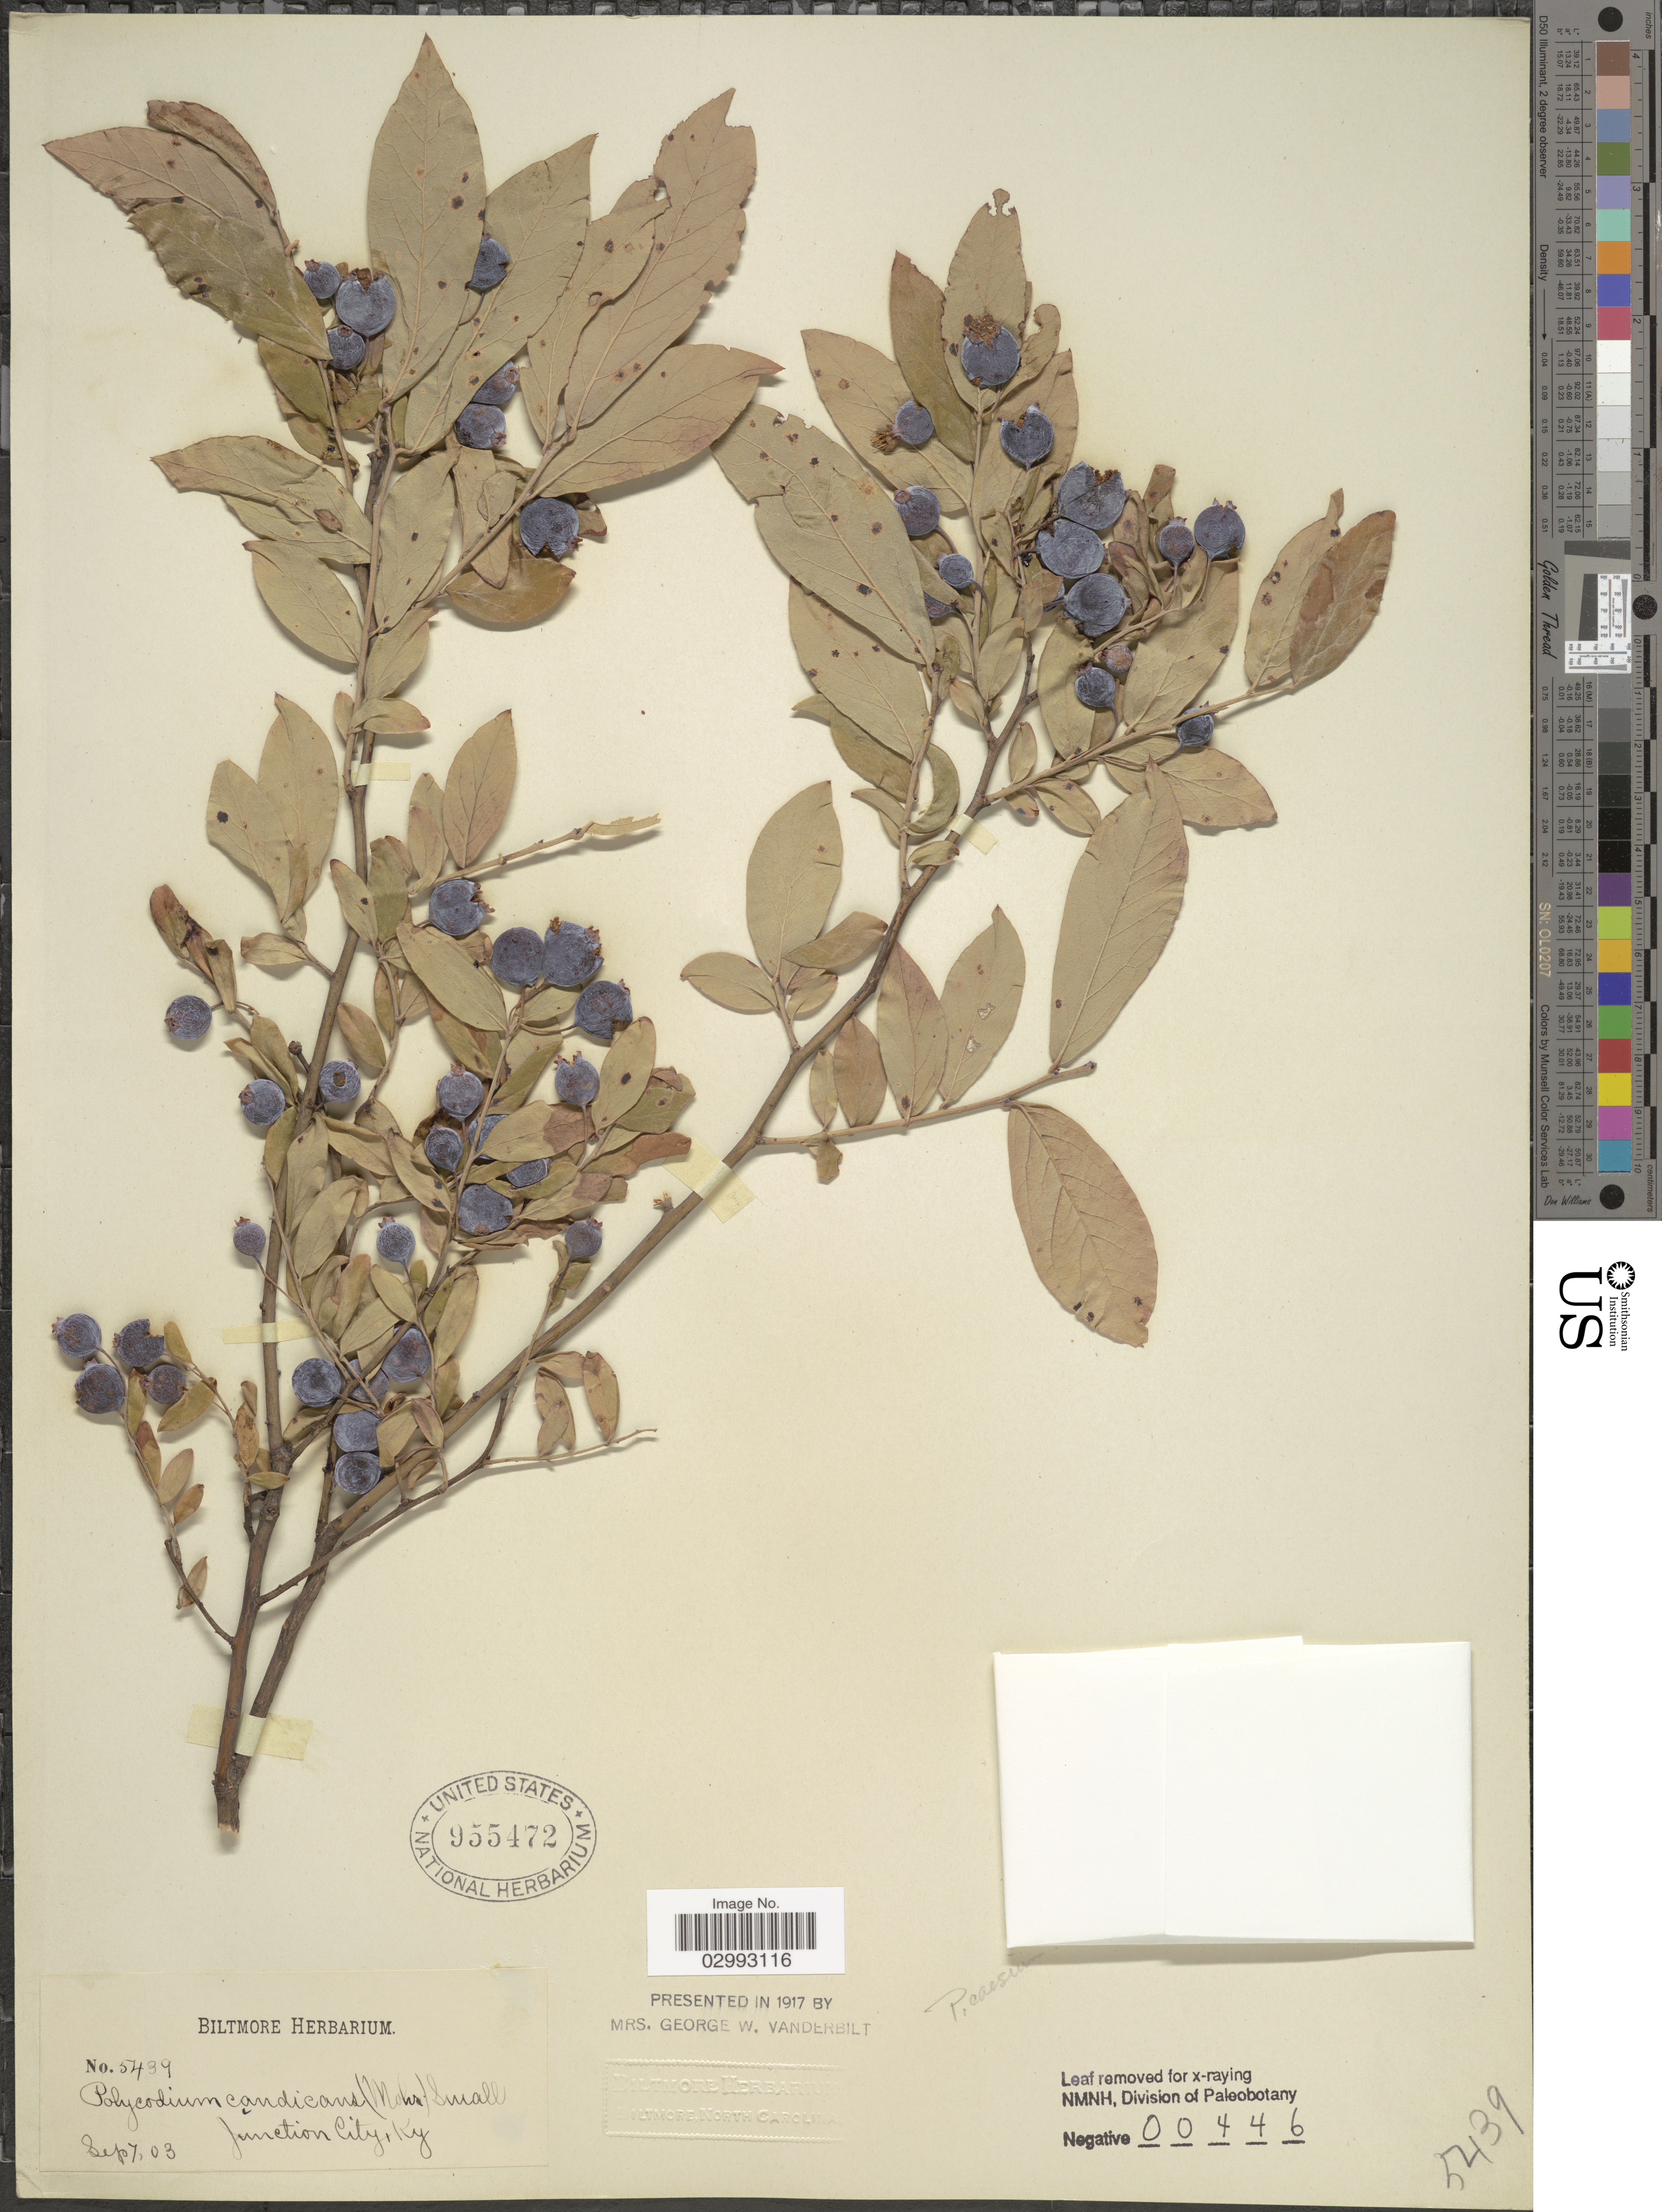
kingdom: Plantae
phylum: Tracheophyta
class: Magnoliopsida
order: Ericales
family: Ericaceae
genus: Polycodium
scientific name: Polycodium candicans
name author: (C. Mohr) Small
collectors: ex herb. Biltmore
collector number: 5439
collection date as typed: Transcribed d/m/y: 7/9/3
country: United States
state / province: Kentucky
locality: Junction City, Ky.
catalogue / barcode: US 955472